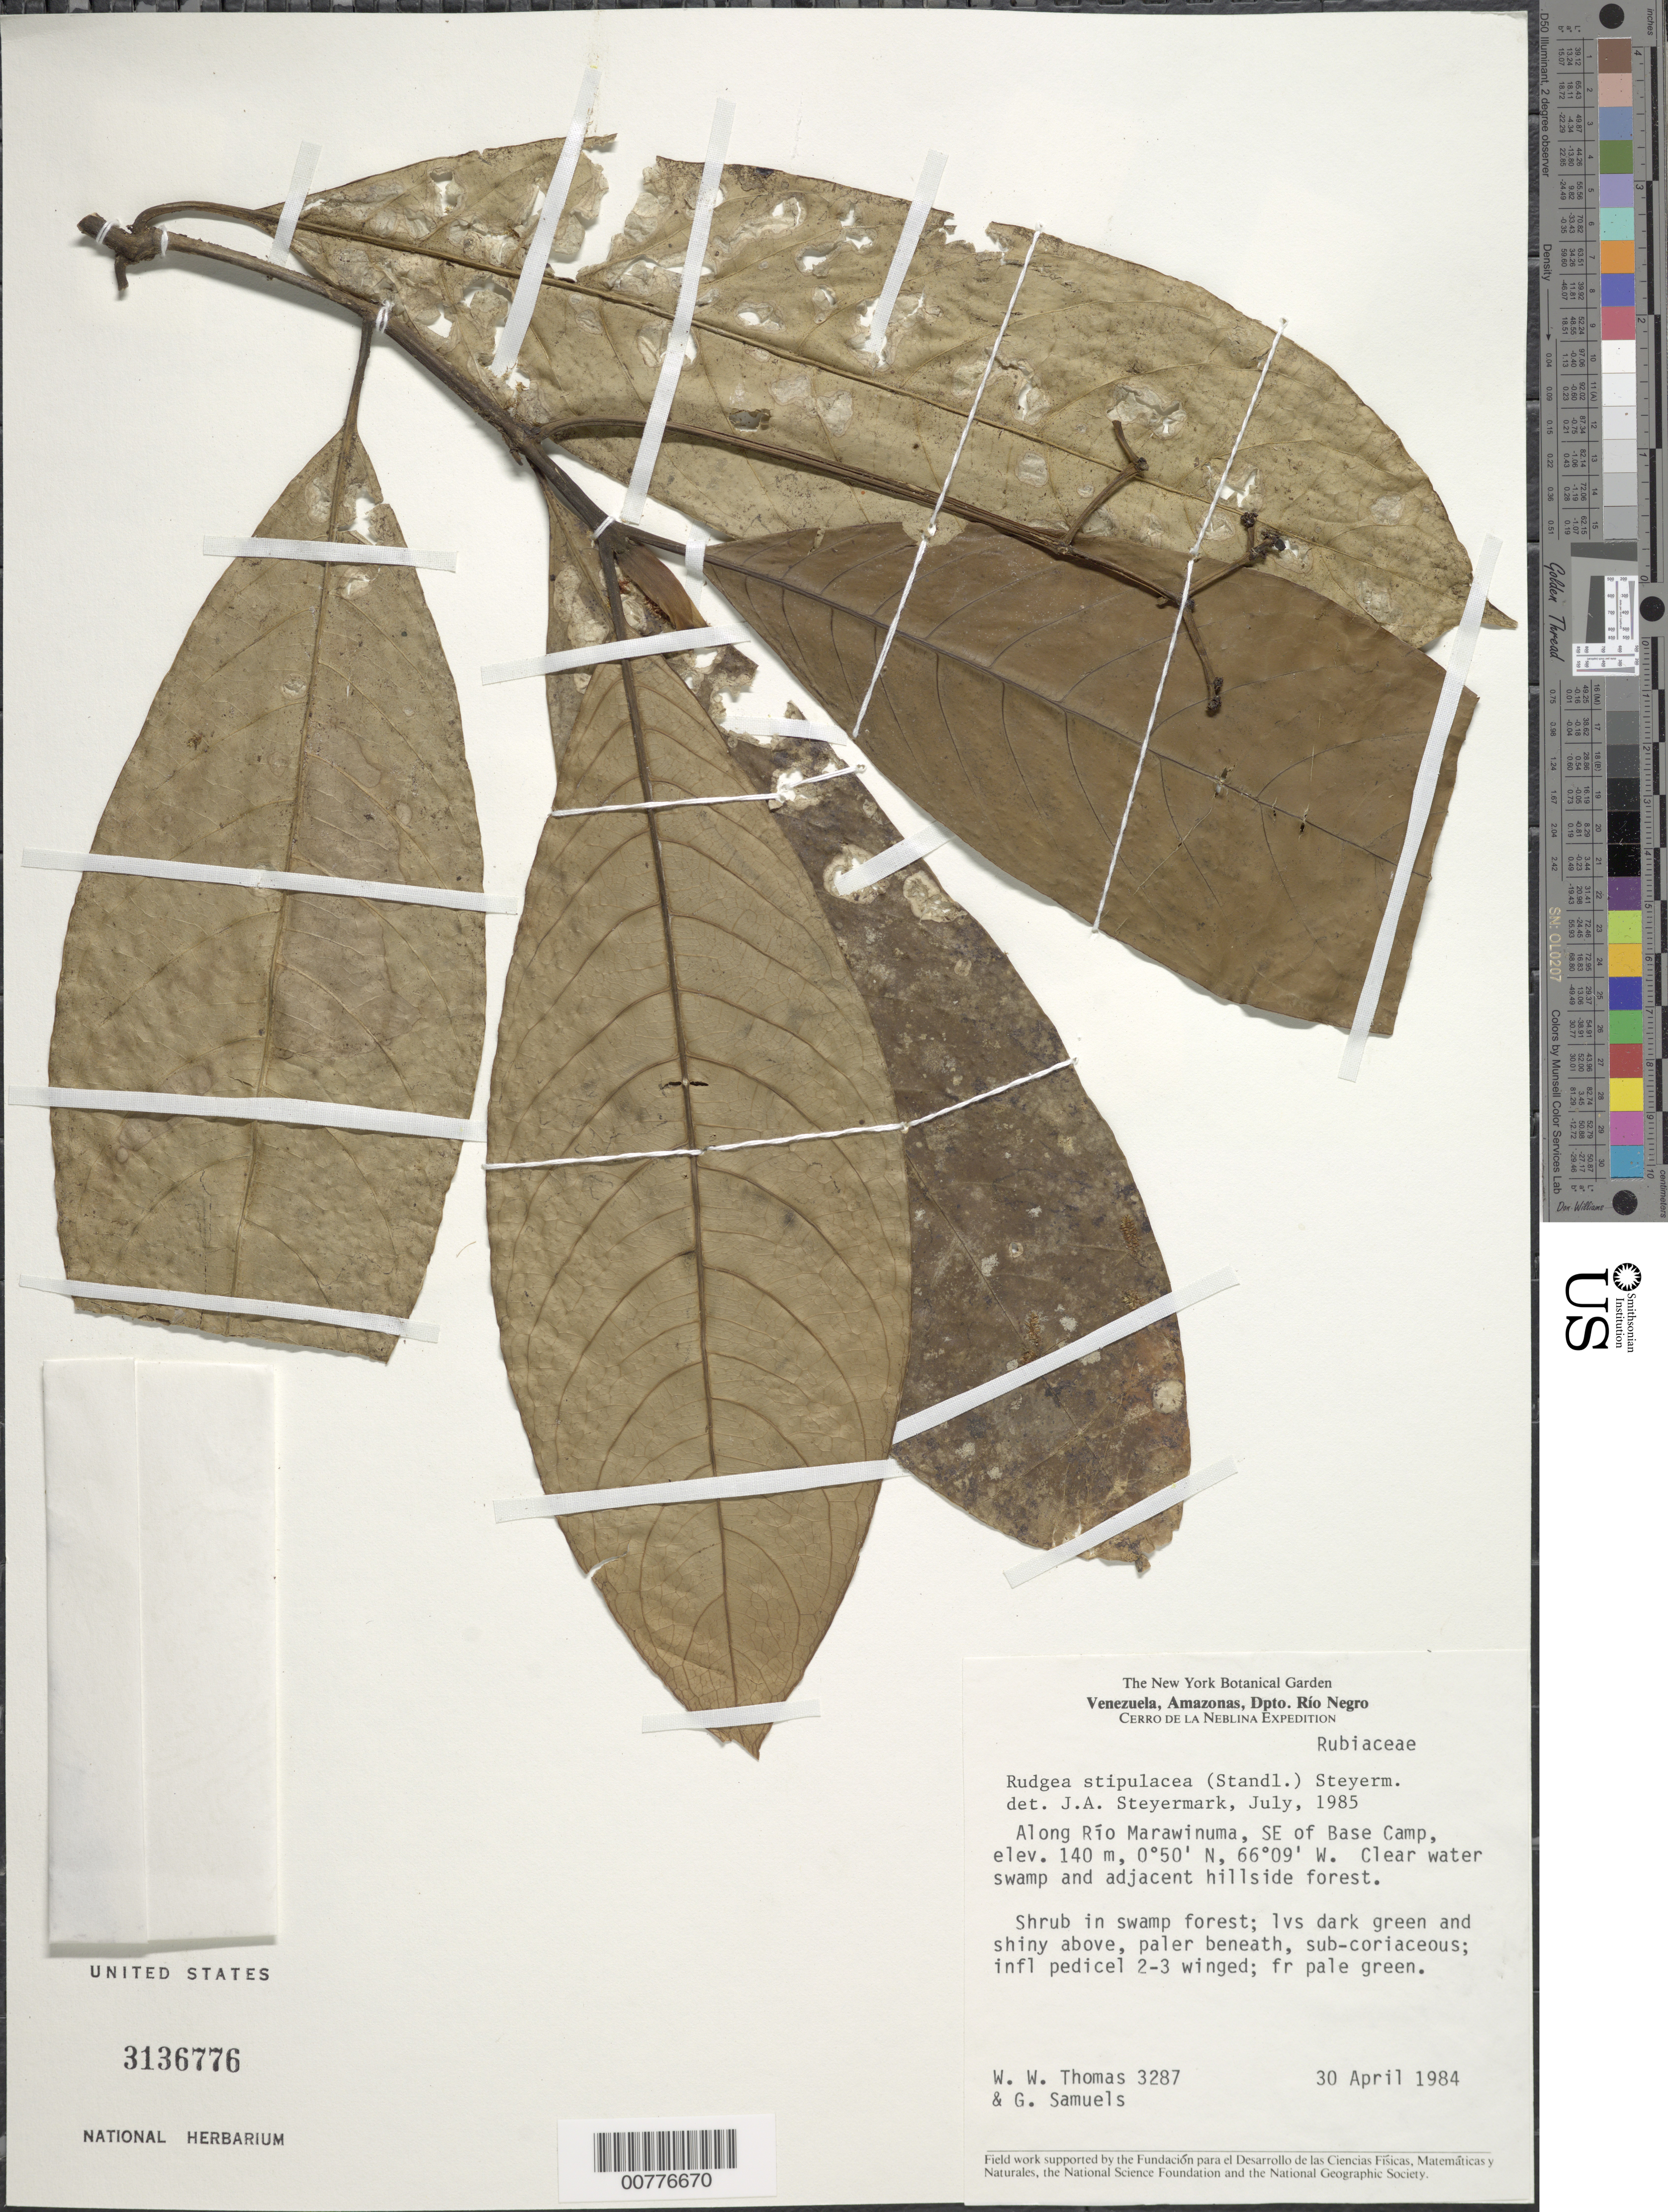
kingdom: Plantae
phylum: Tracheophyta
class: Magnoliopsida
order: Gentianales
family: Rubiaceae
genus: Rudgea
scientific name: Rudgea stipulacea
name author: (DC.) Steyerm.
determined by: Steyermark, Julian A., (VEN)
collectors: W. W. Thomas & G. Bacchus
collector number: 3287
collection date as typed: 30-Apr-84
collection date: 1984-04-30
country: Venezuela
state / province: Amazonas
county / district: Río Negro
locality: Cerro de La Neblina, along Río Marawinuma, SE of base camp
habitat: Clear water swamp and adjacent hillside forest, in swamp forest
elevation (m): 140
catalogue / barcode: US 3136776